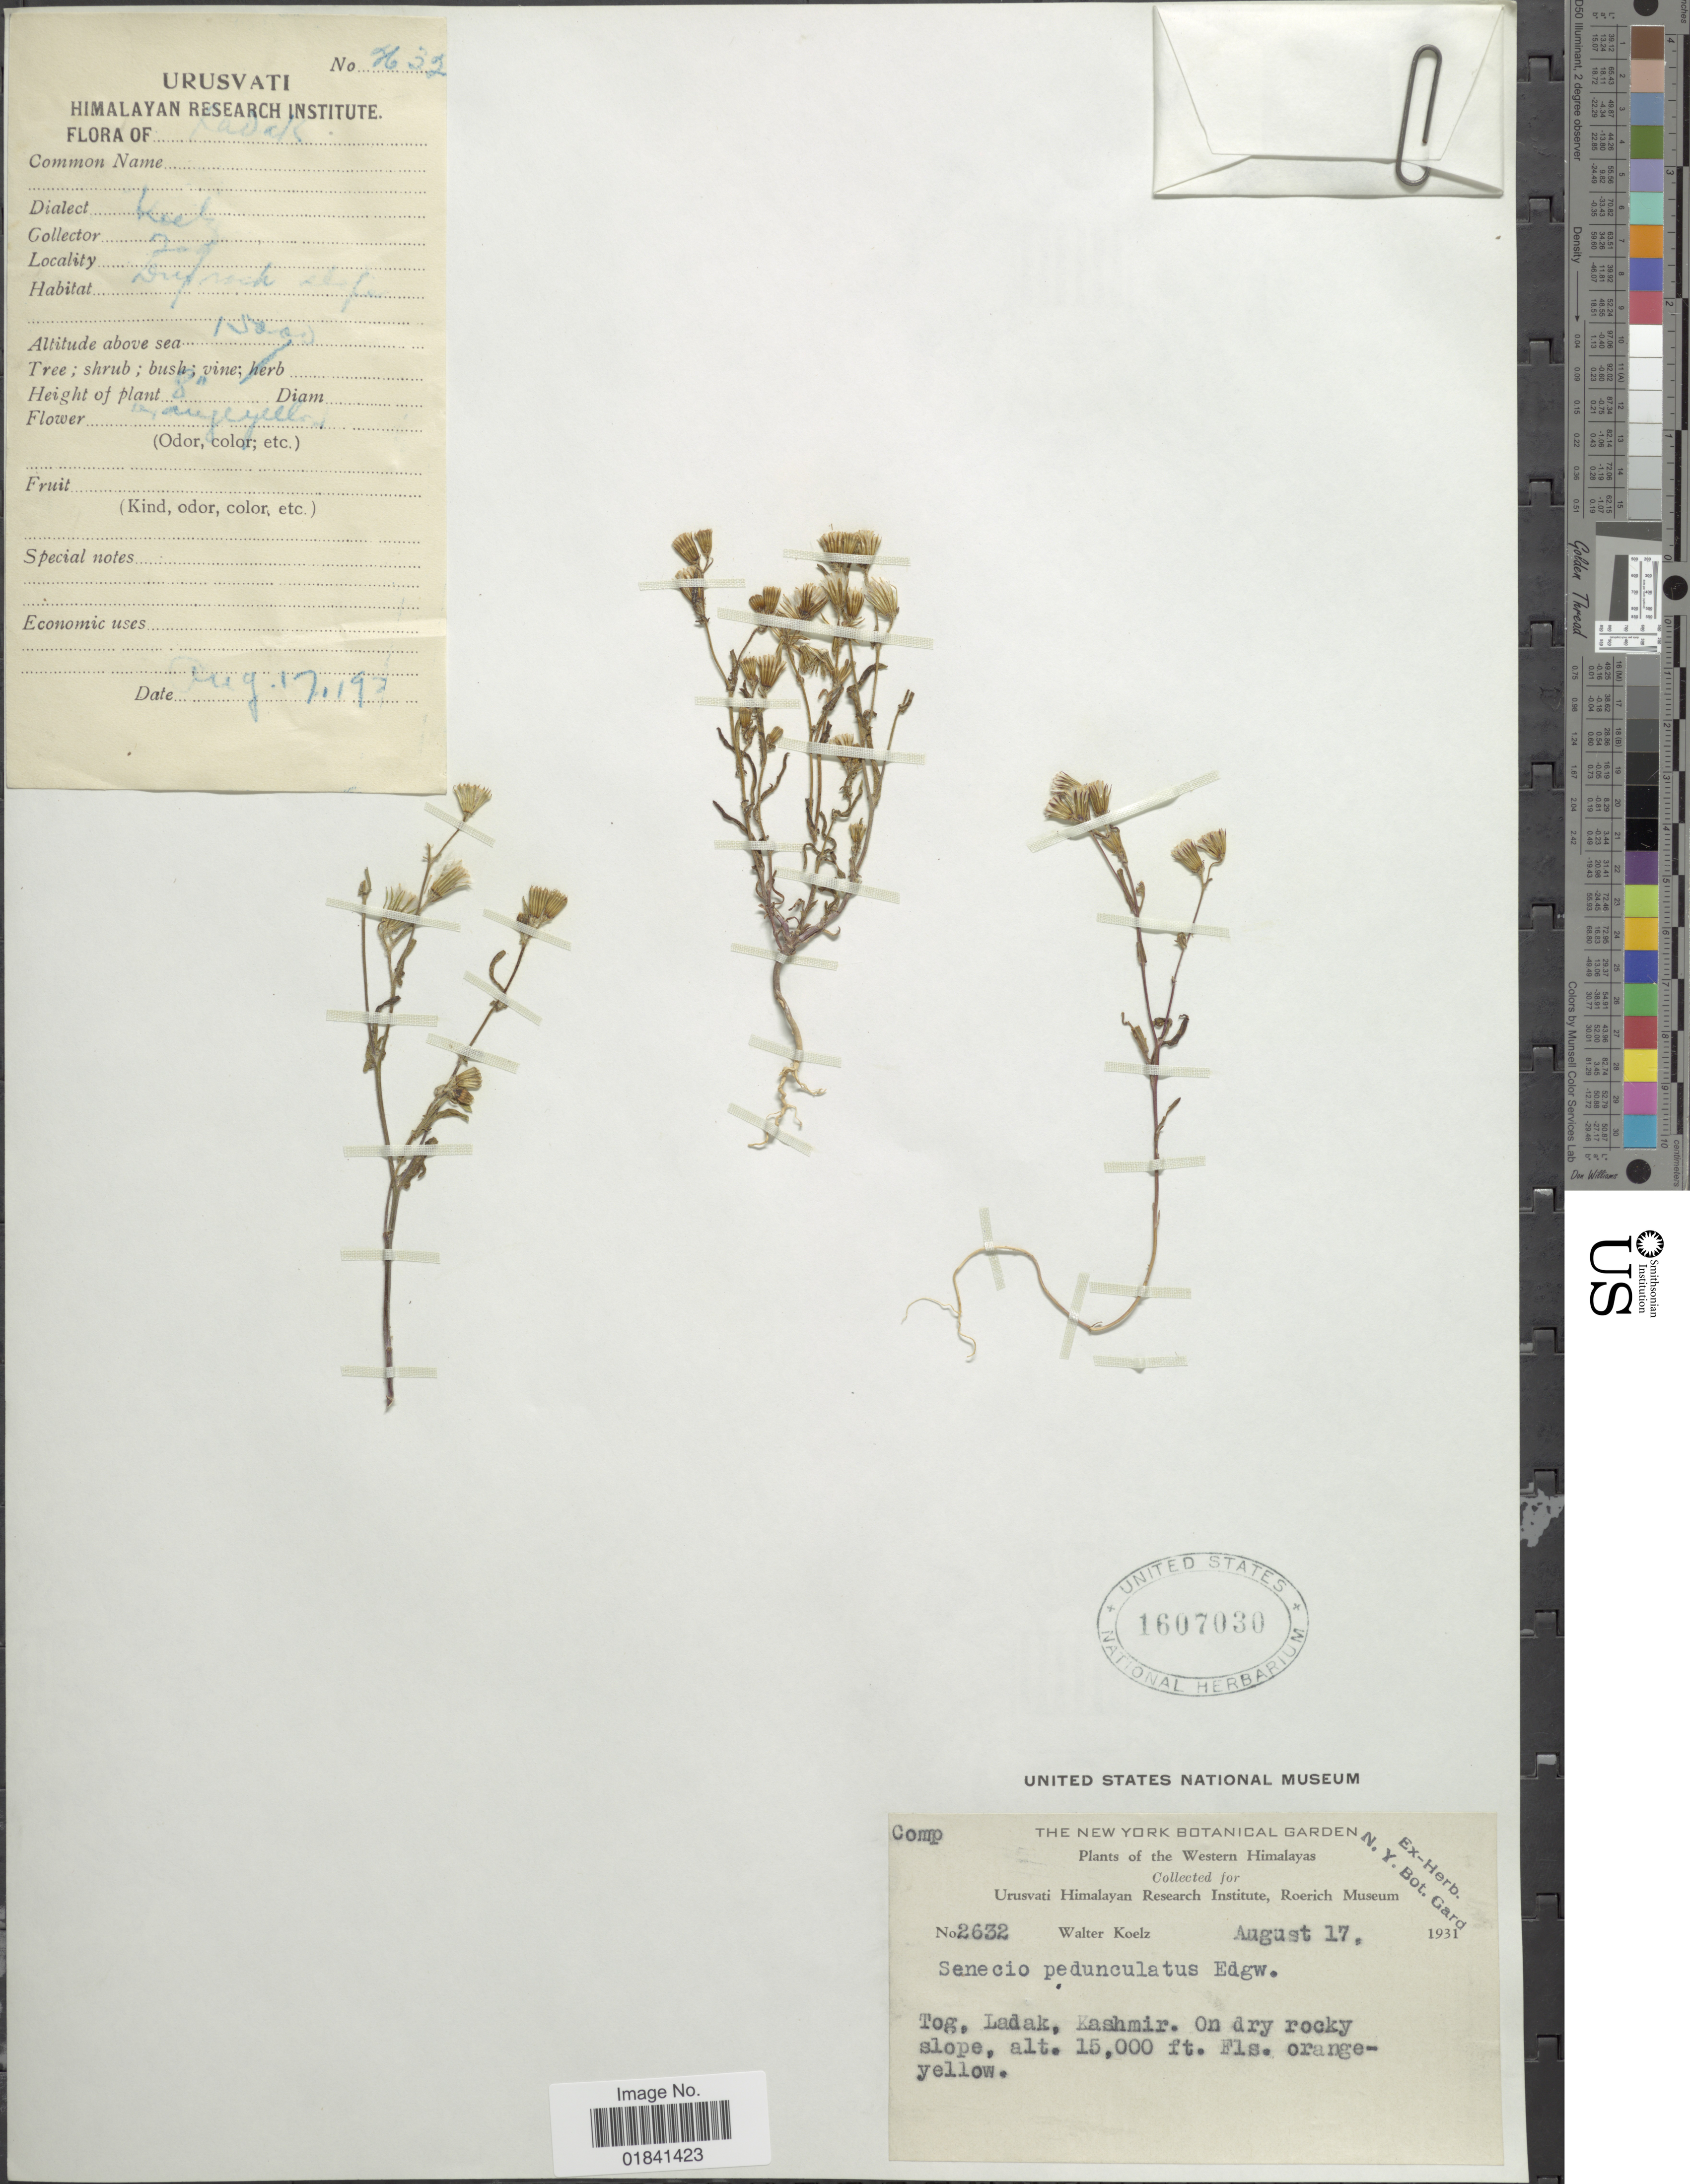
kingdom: Plantae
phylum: Tracheophyta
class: Magnoliopsida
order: Asterales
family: Asteraceae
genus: Senecio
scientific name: Senecio pedunculatus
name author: Edgew.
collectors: W. N. Koelz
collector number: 2632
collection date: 1931-08-17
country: India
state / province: Ladakh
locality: Western Himalayas, Tog, Ladak, Kashmir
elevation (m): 4572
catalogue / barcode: US 1607030